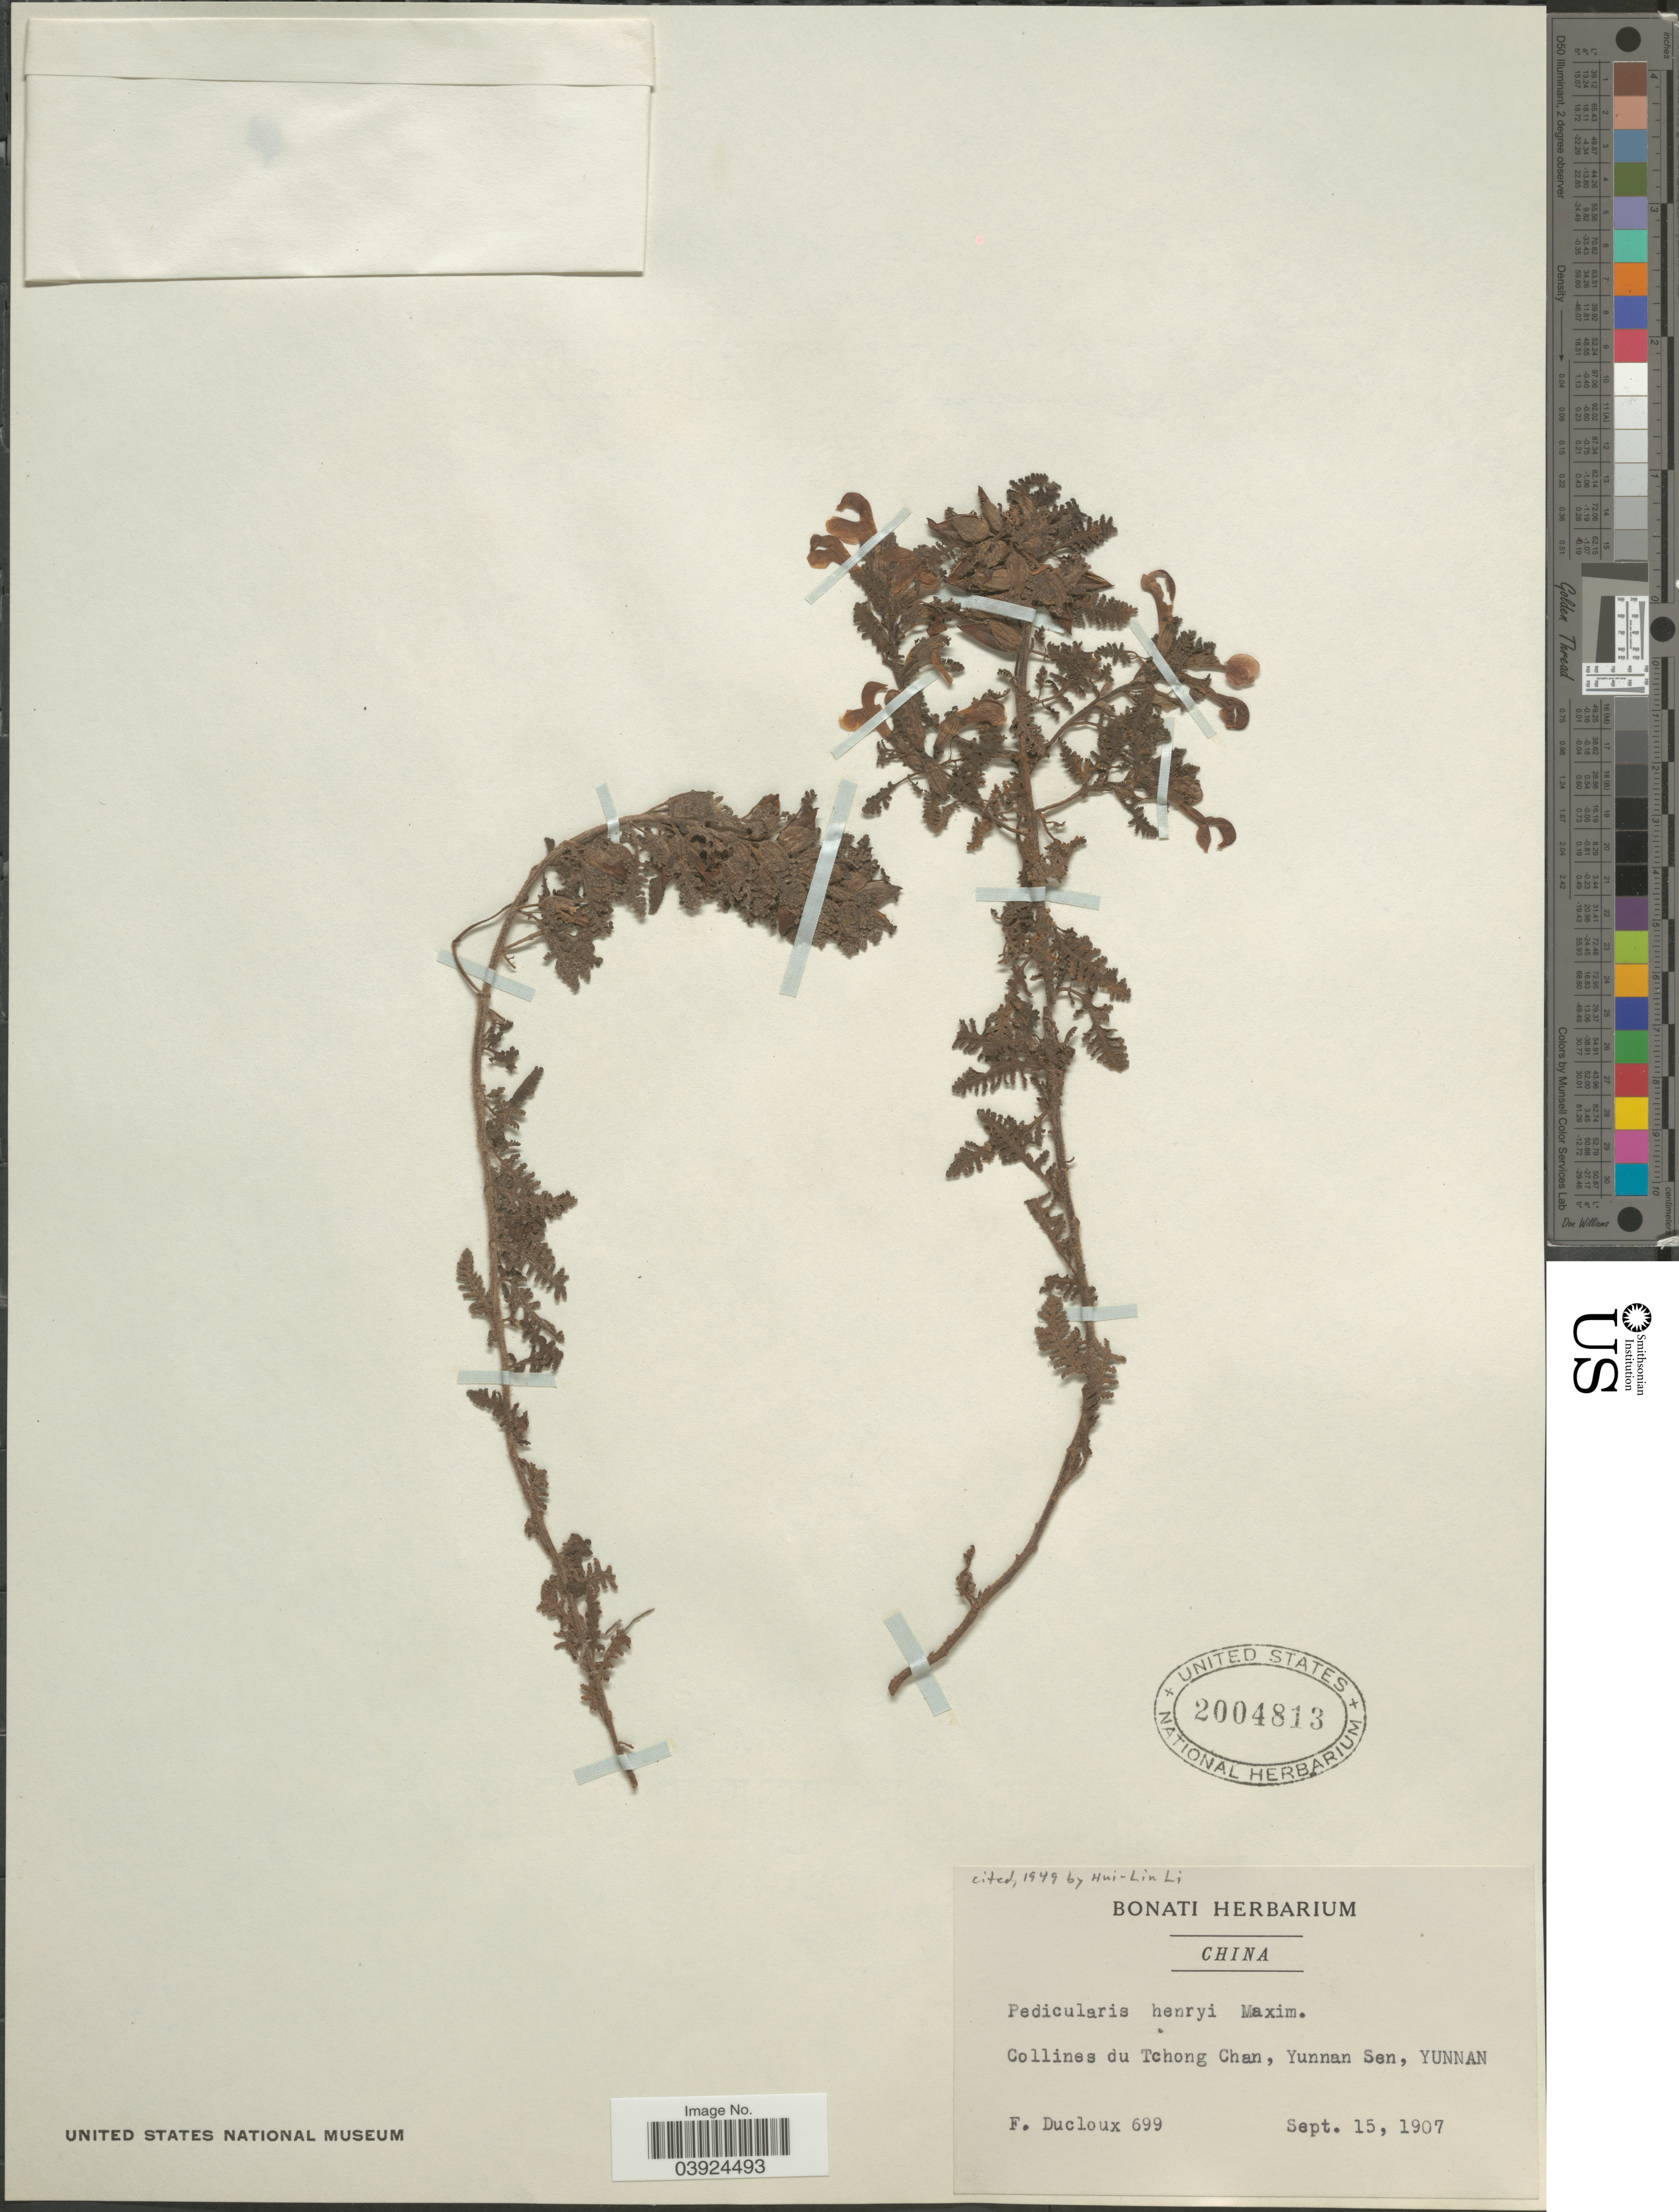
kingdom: Plantae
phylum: Tracheophyta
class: Magnoliopsida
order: Lamiales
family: Orobanchaceae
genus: Pedicularis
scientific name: Pedicularis henryi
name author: Maxim.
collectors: F. Ducloux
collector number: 699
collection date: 1907-09-15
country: China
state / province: Yunnan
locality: Collines du Tchong Chan, Yunnan Sen.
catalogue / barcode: US 2004813